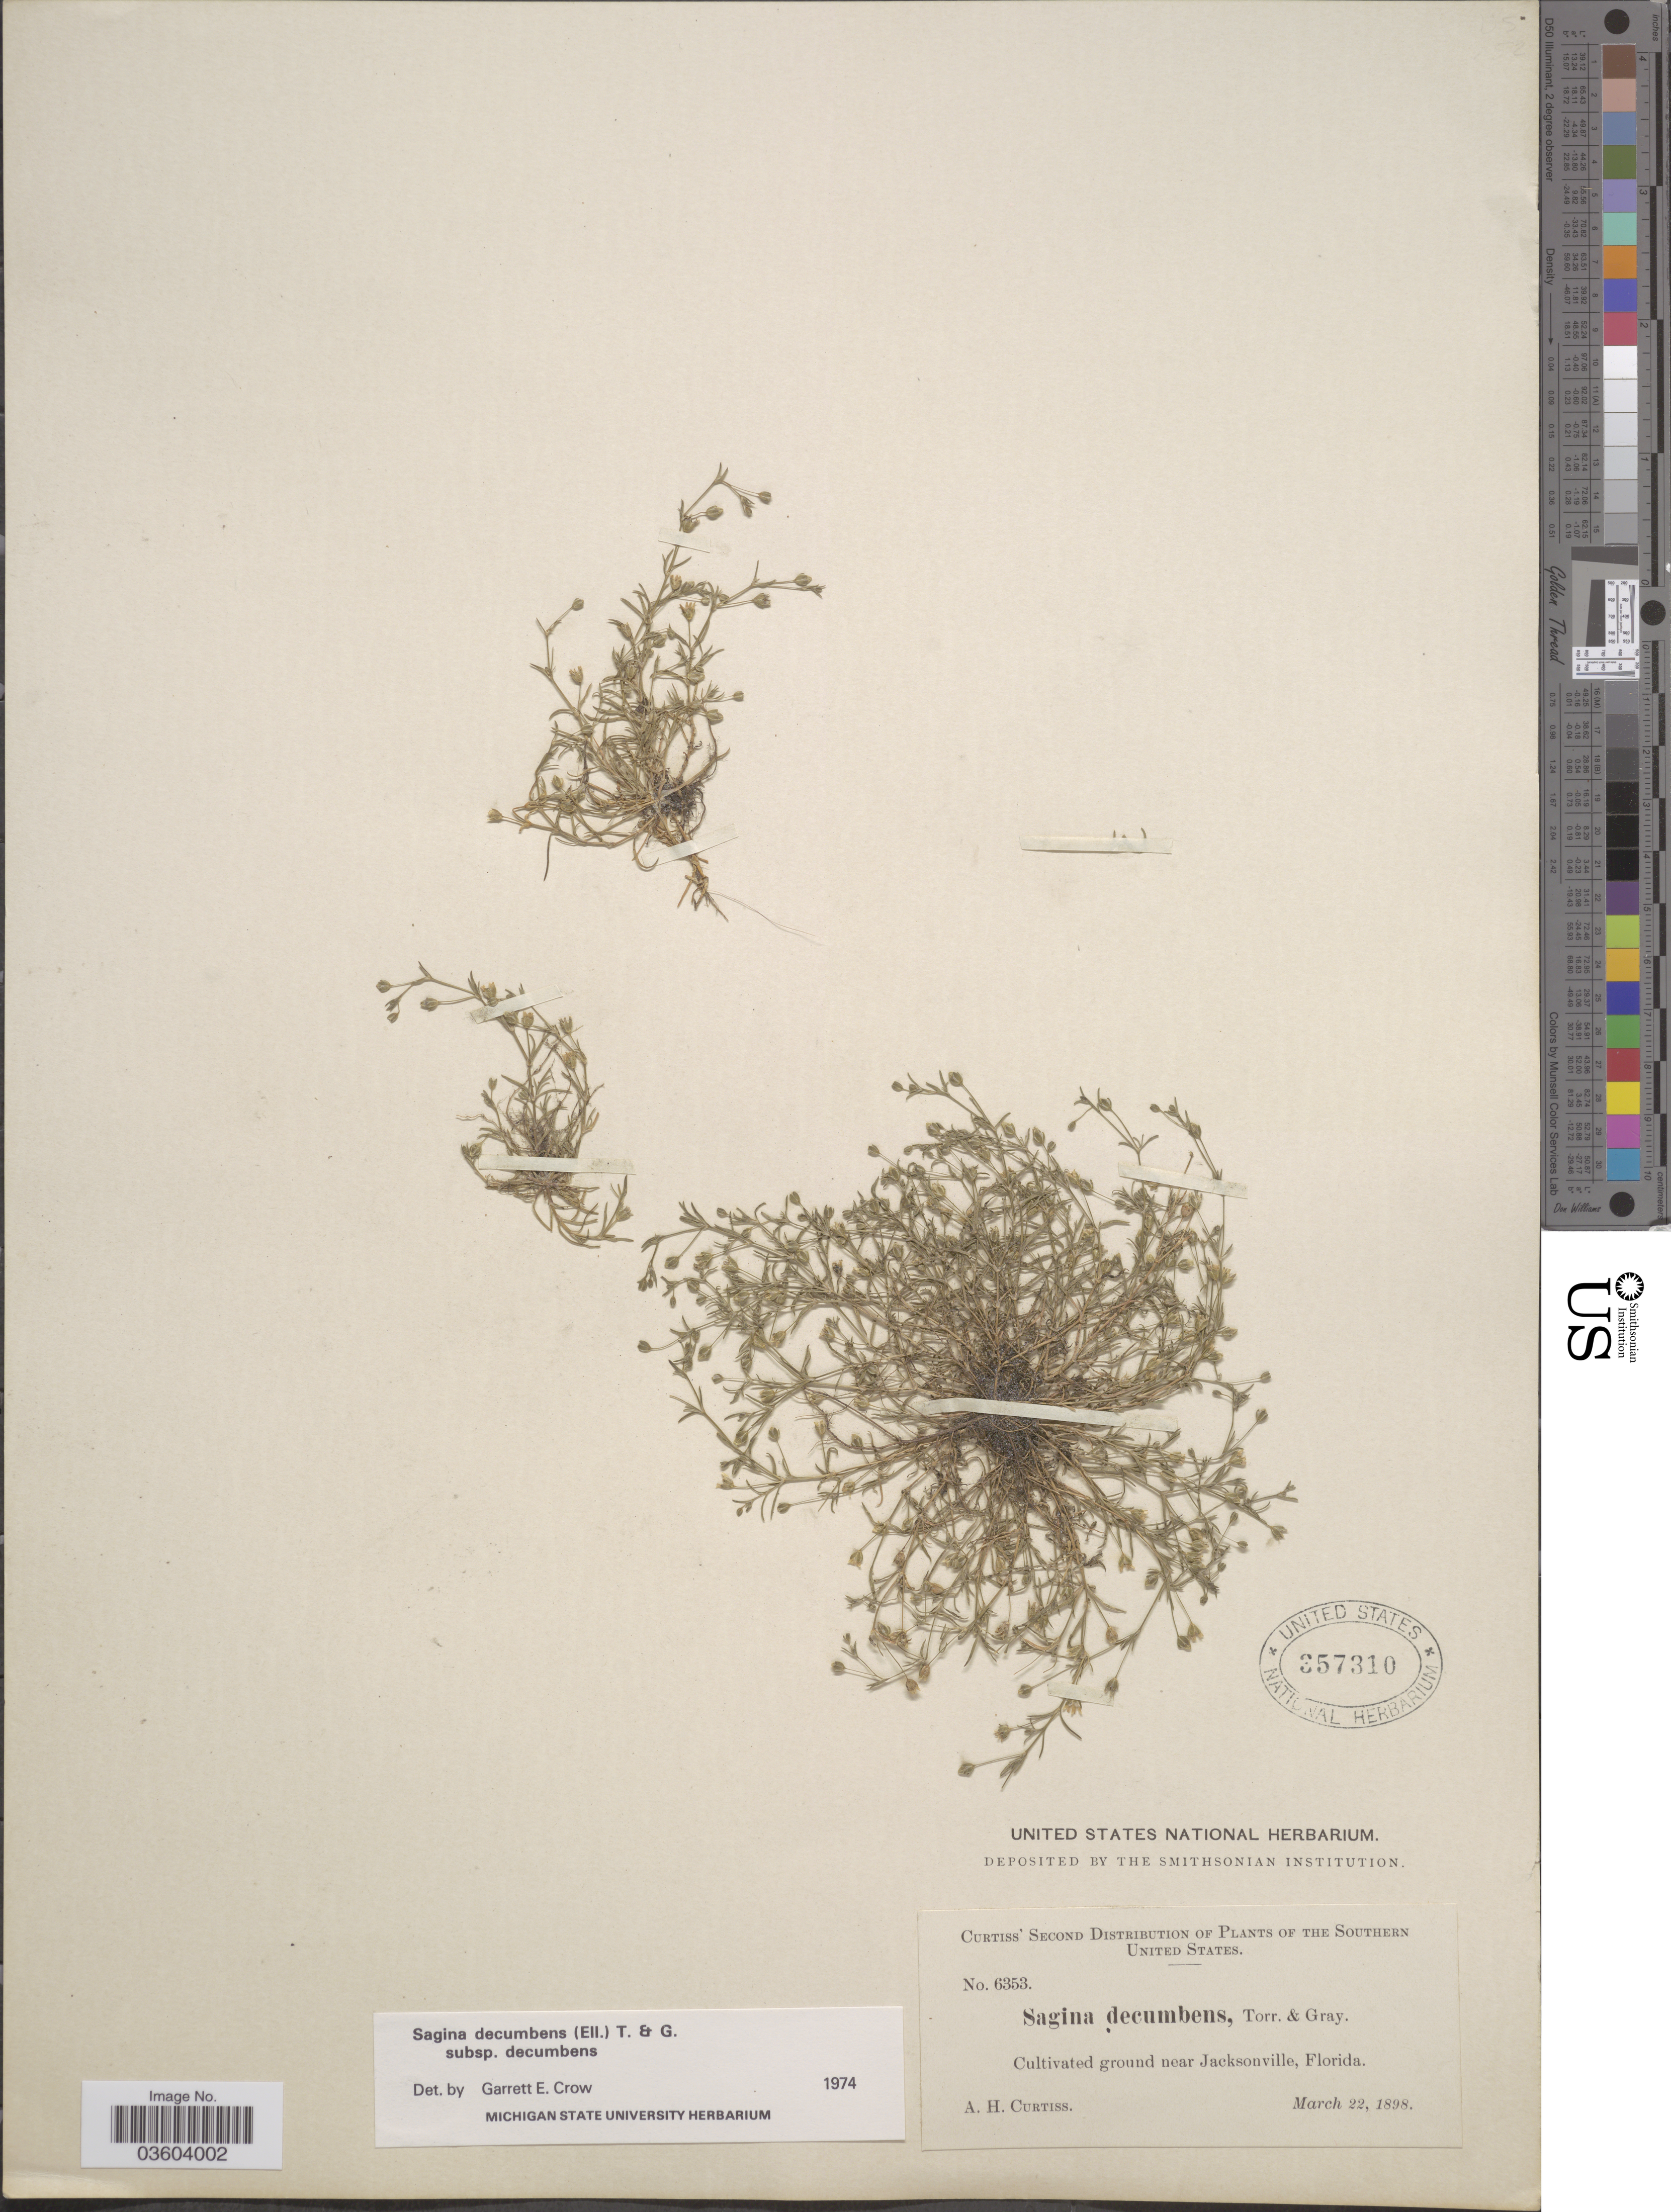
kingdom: Plantae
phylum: Tracheophyta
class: Magnoliopsida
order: Caryophyllales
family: Caryophyllaceae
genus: Sagina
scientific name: Sagina decumbens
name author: (Elliott) Torr. & A. Gray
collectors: A. H. Curtiss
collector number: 6353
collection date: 1898-03-22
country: United States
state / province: Florida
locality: Southern United States. Cultivated ground near Jacksonville.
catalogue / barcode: US 357310